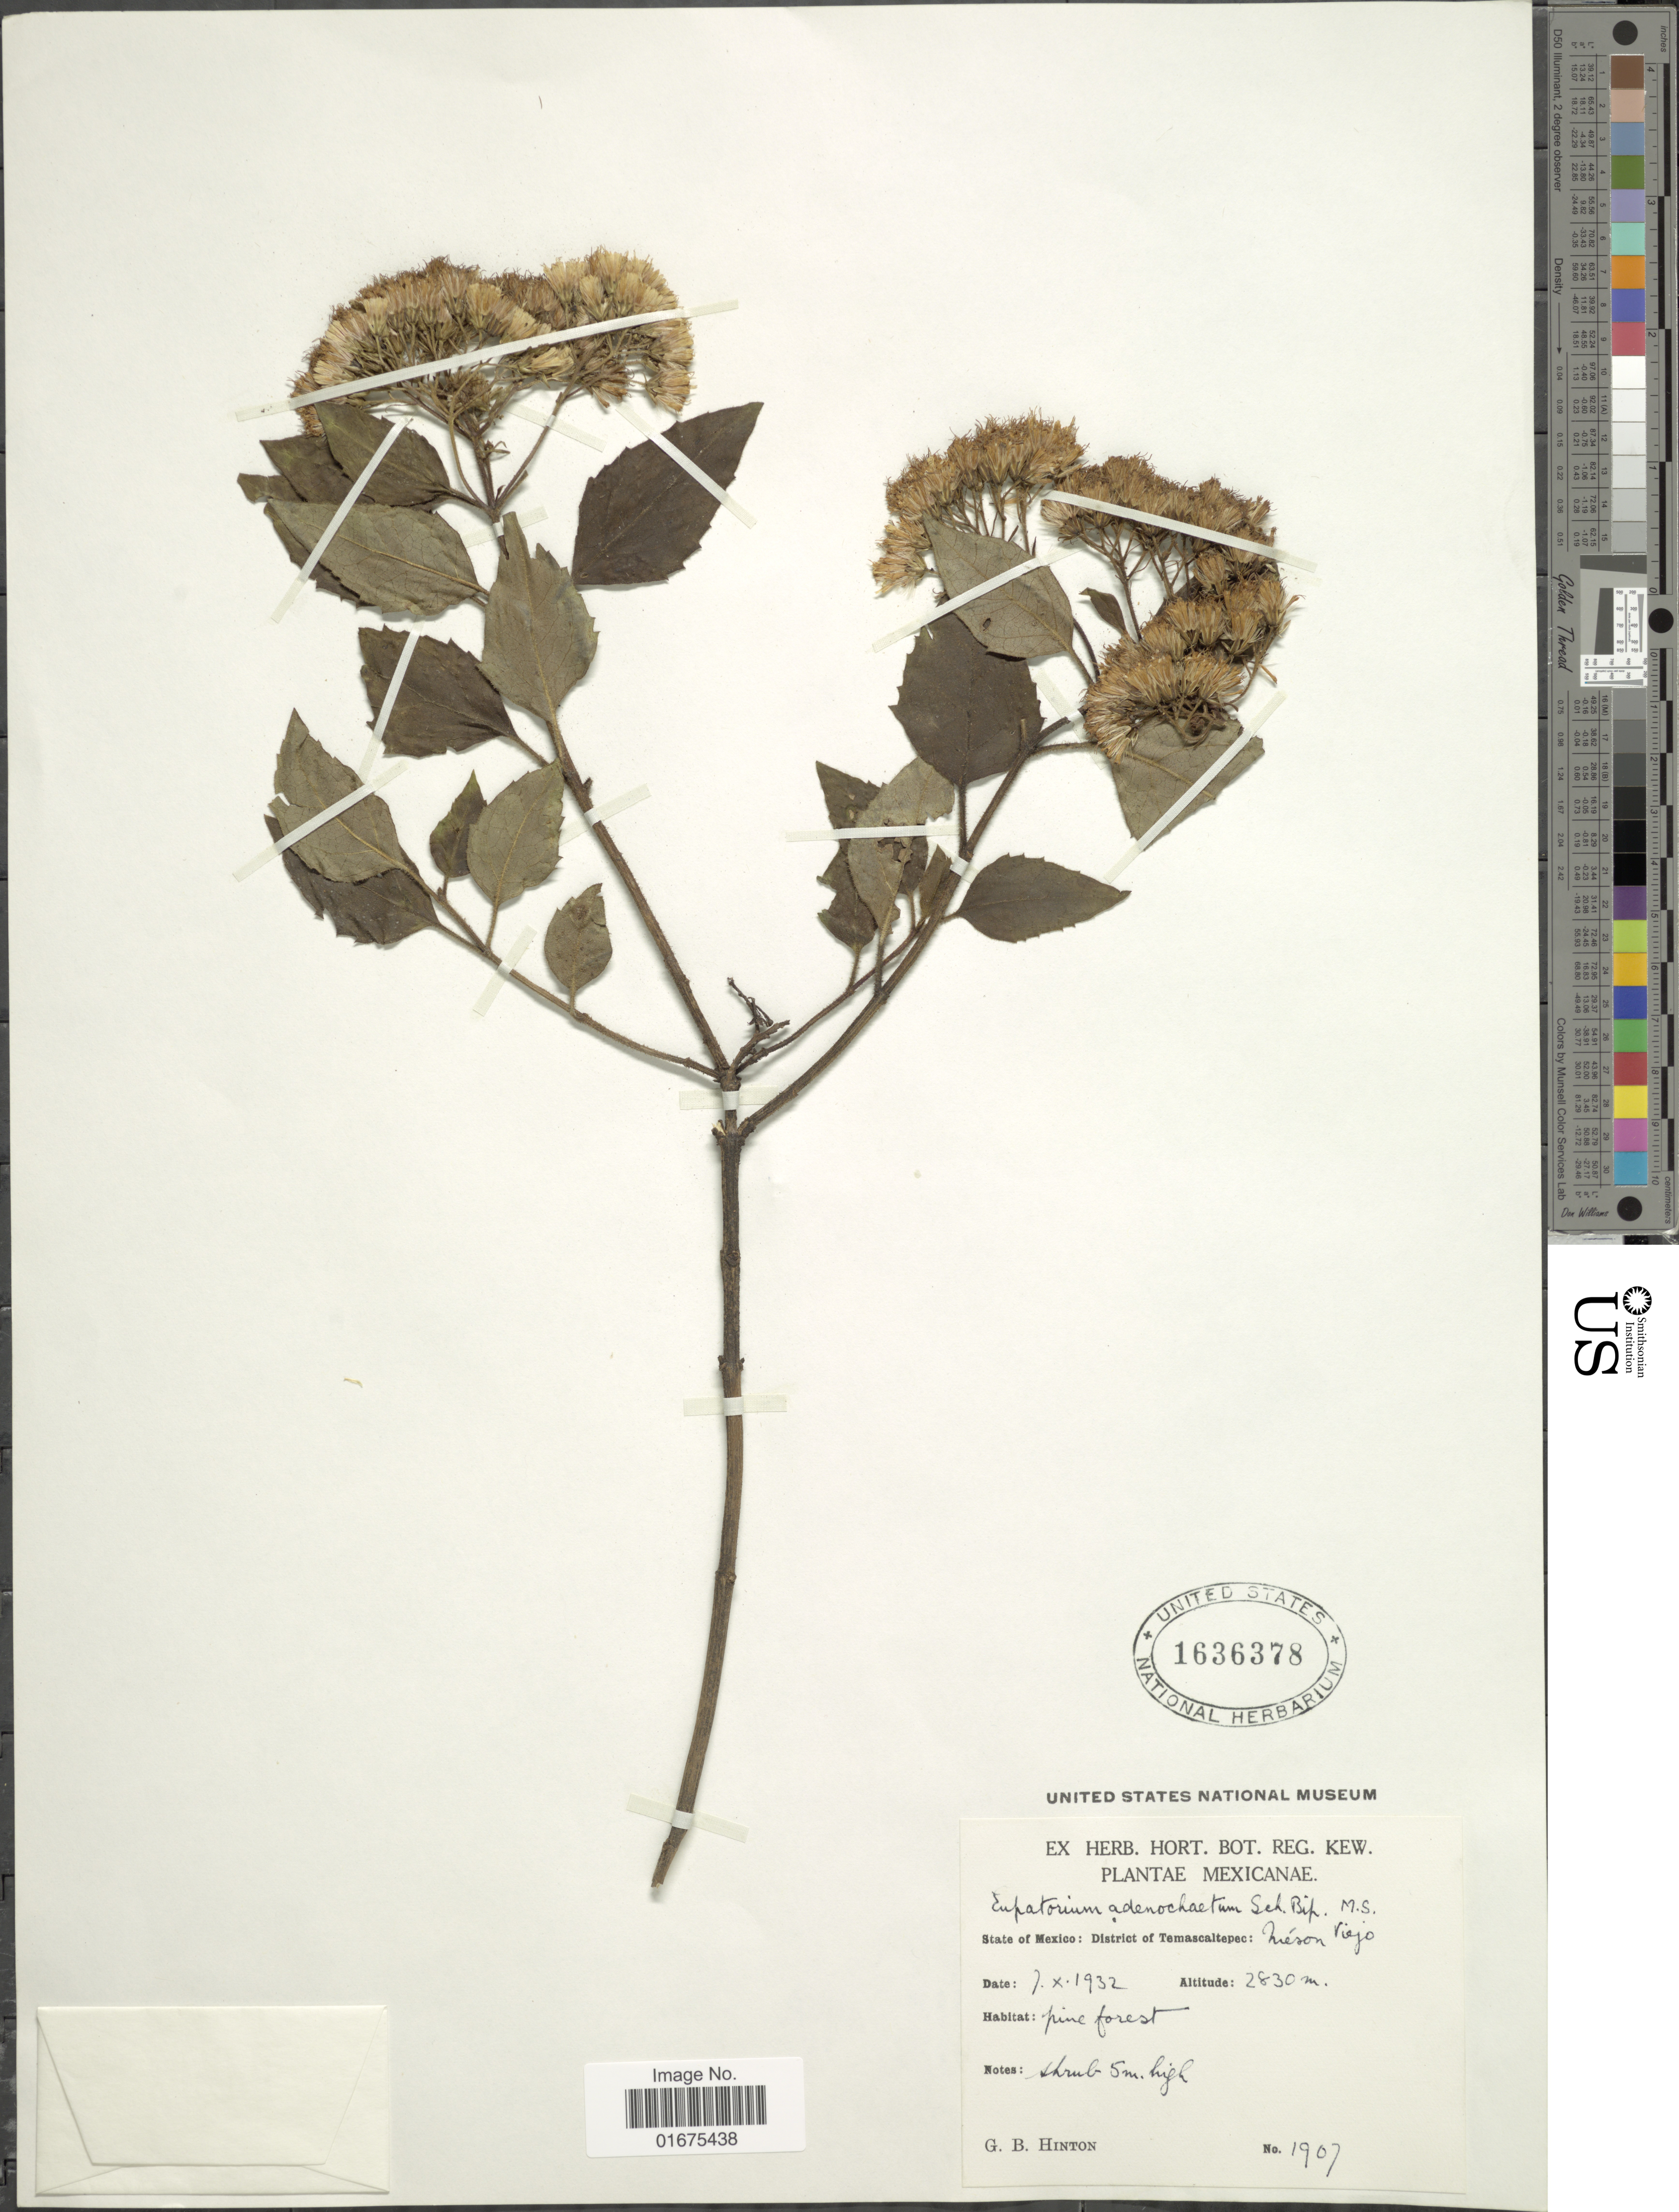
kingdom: Plantae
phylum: Tracheophyta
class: Magnoliopsida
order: Asterales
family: Asteraceae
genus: Ageratina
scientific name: Ageratina adenachaenia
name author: (Sch. Bip. ex Klatt) R.M. King & H. Rob.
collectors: G. B. Hinton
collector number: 1907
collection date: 1932-10-07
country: Mexico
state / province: México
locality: District of Temascaltepec: Meson Viejo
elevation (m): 2830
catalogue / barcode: US 1636378